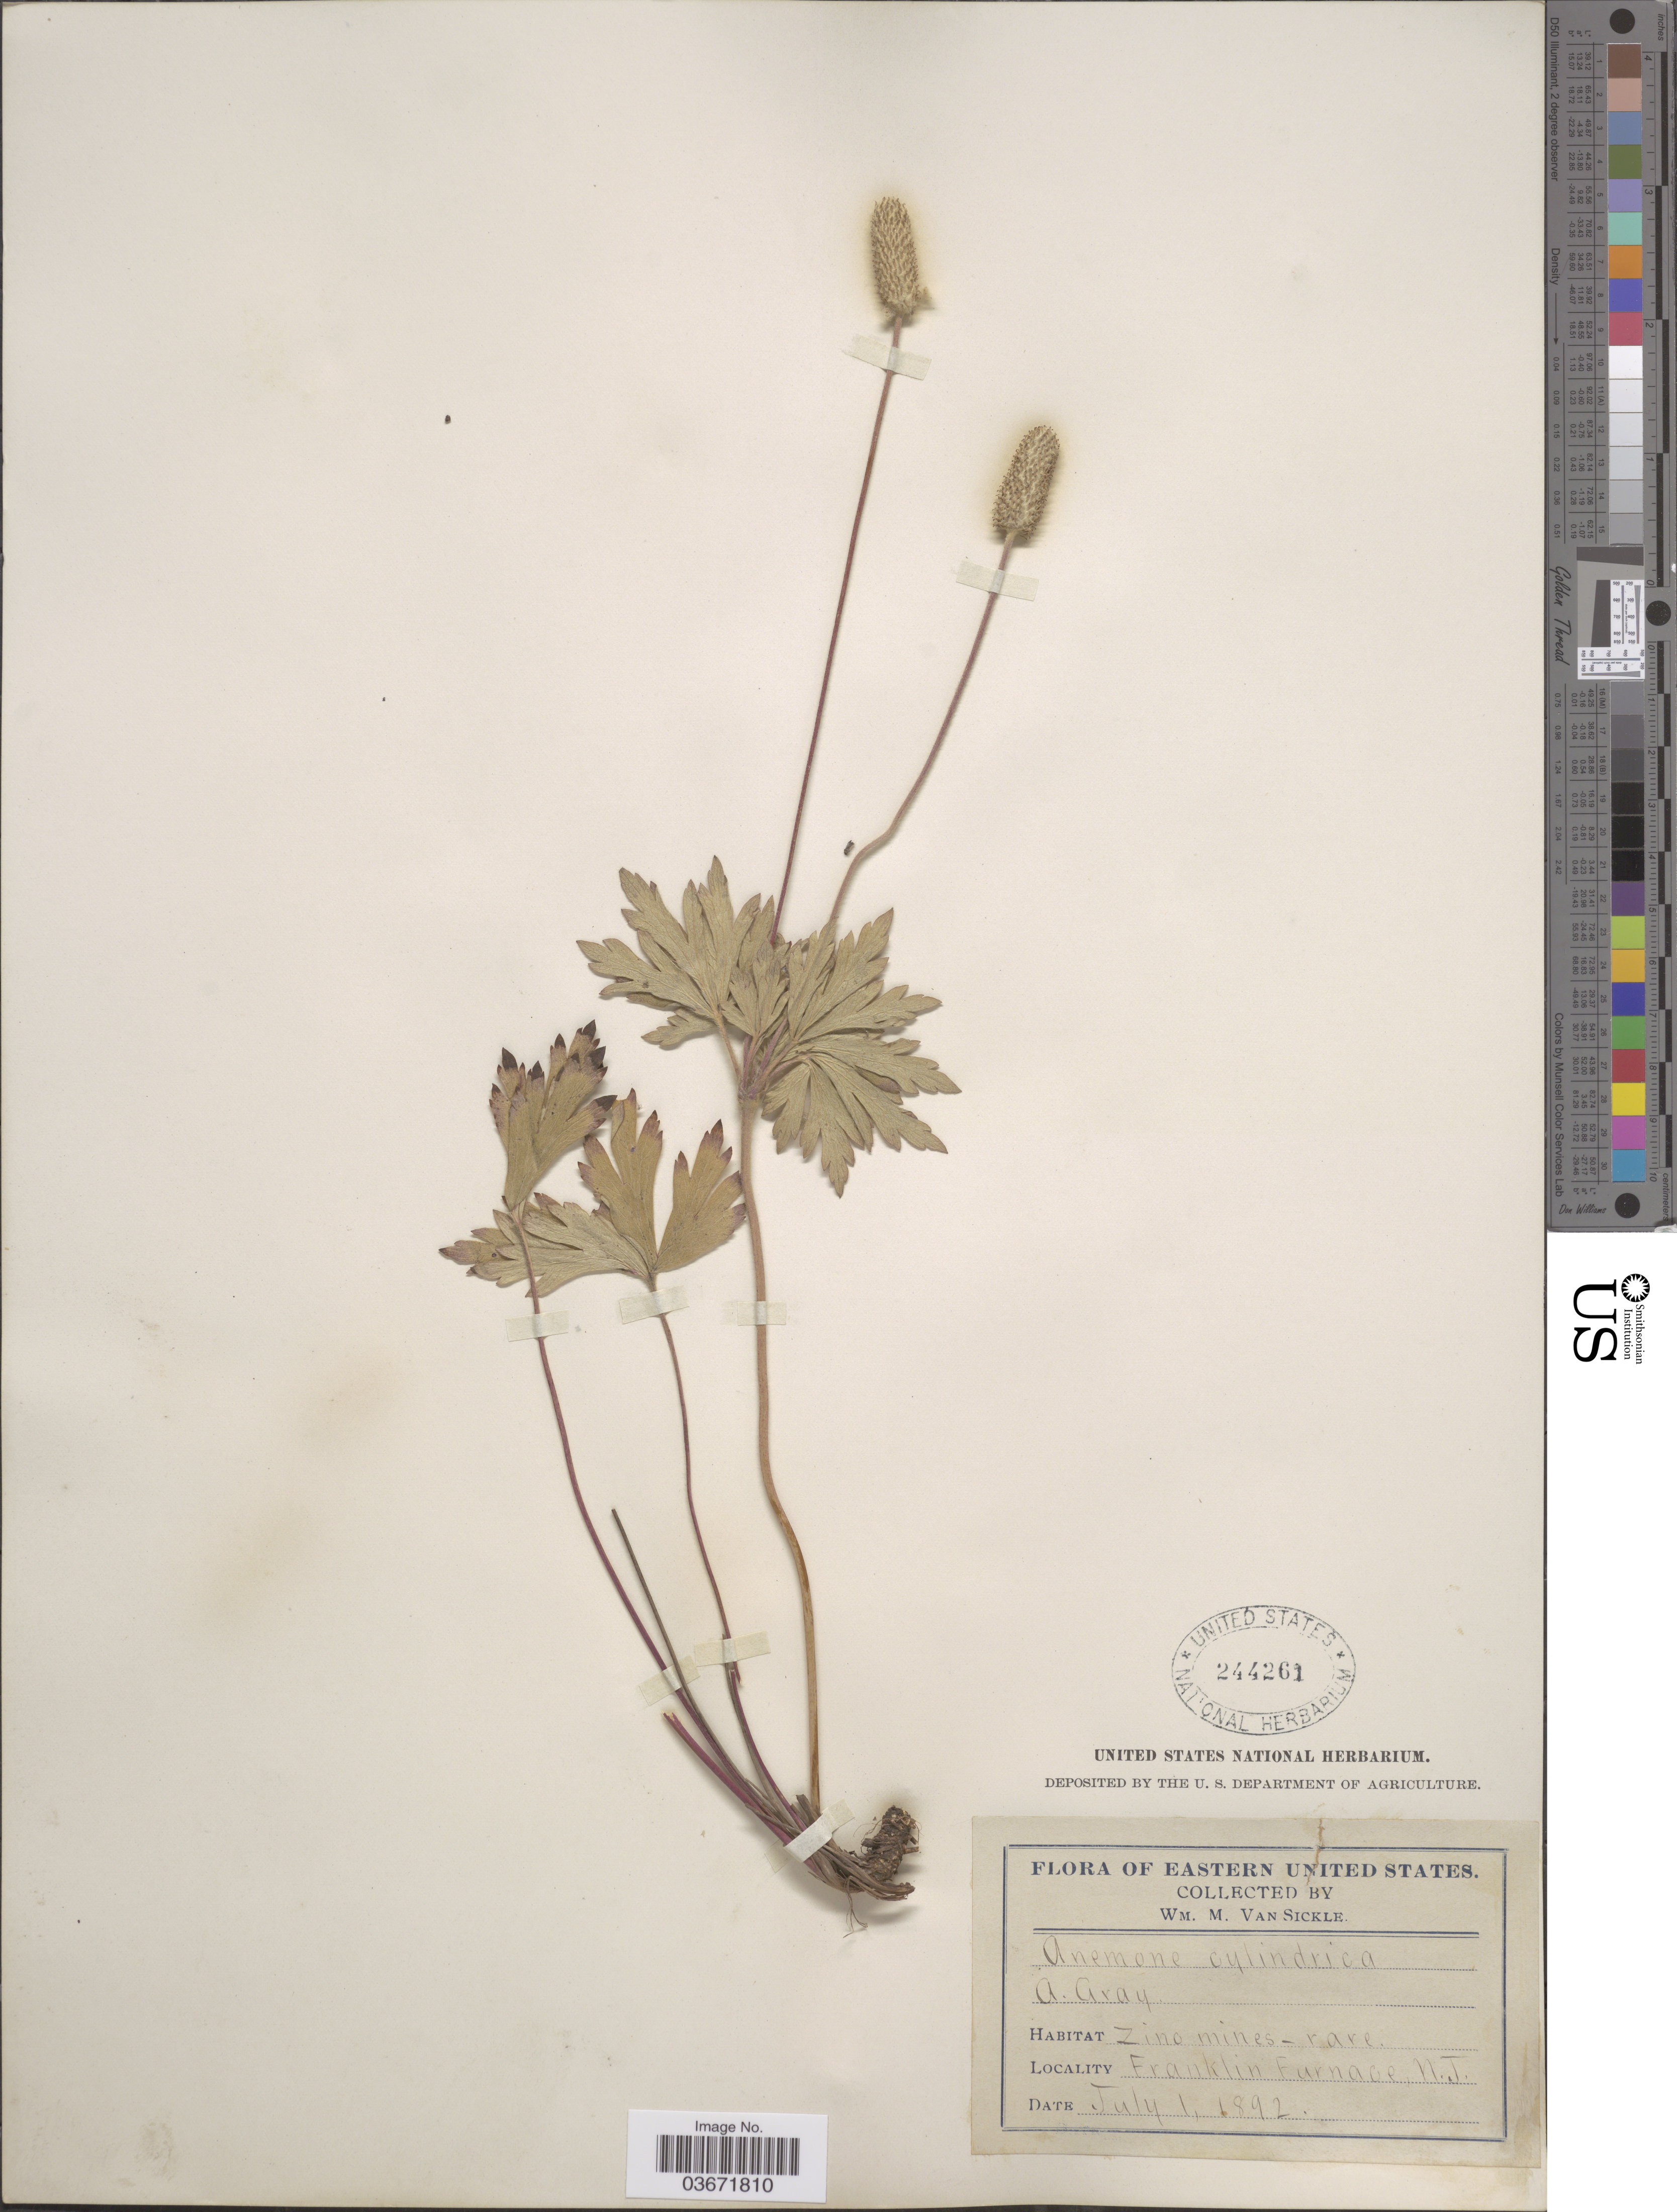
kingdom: Plantae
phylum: Tracheophyta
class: Magnoliopsida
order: Ranunculales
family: Ranunculaceae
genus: Anemone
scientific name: Anemone cylindrica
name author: A. Gray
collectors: W. M. Van Sickle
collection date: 1892-07-01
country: United States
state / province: New Jersey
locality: Franklin Furnace. Eastern United States.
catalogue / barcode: US 244261